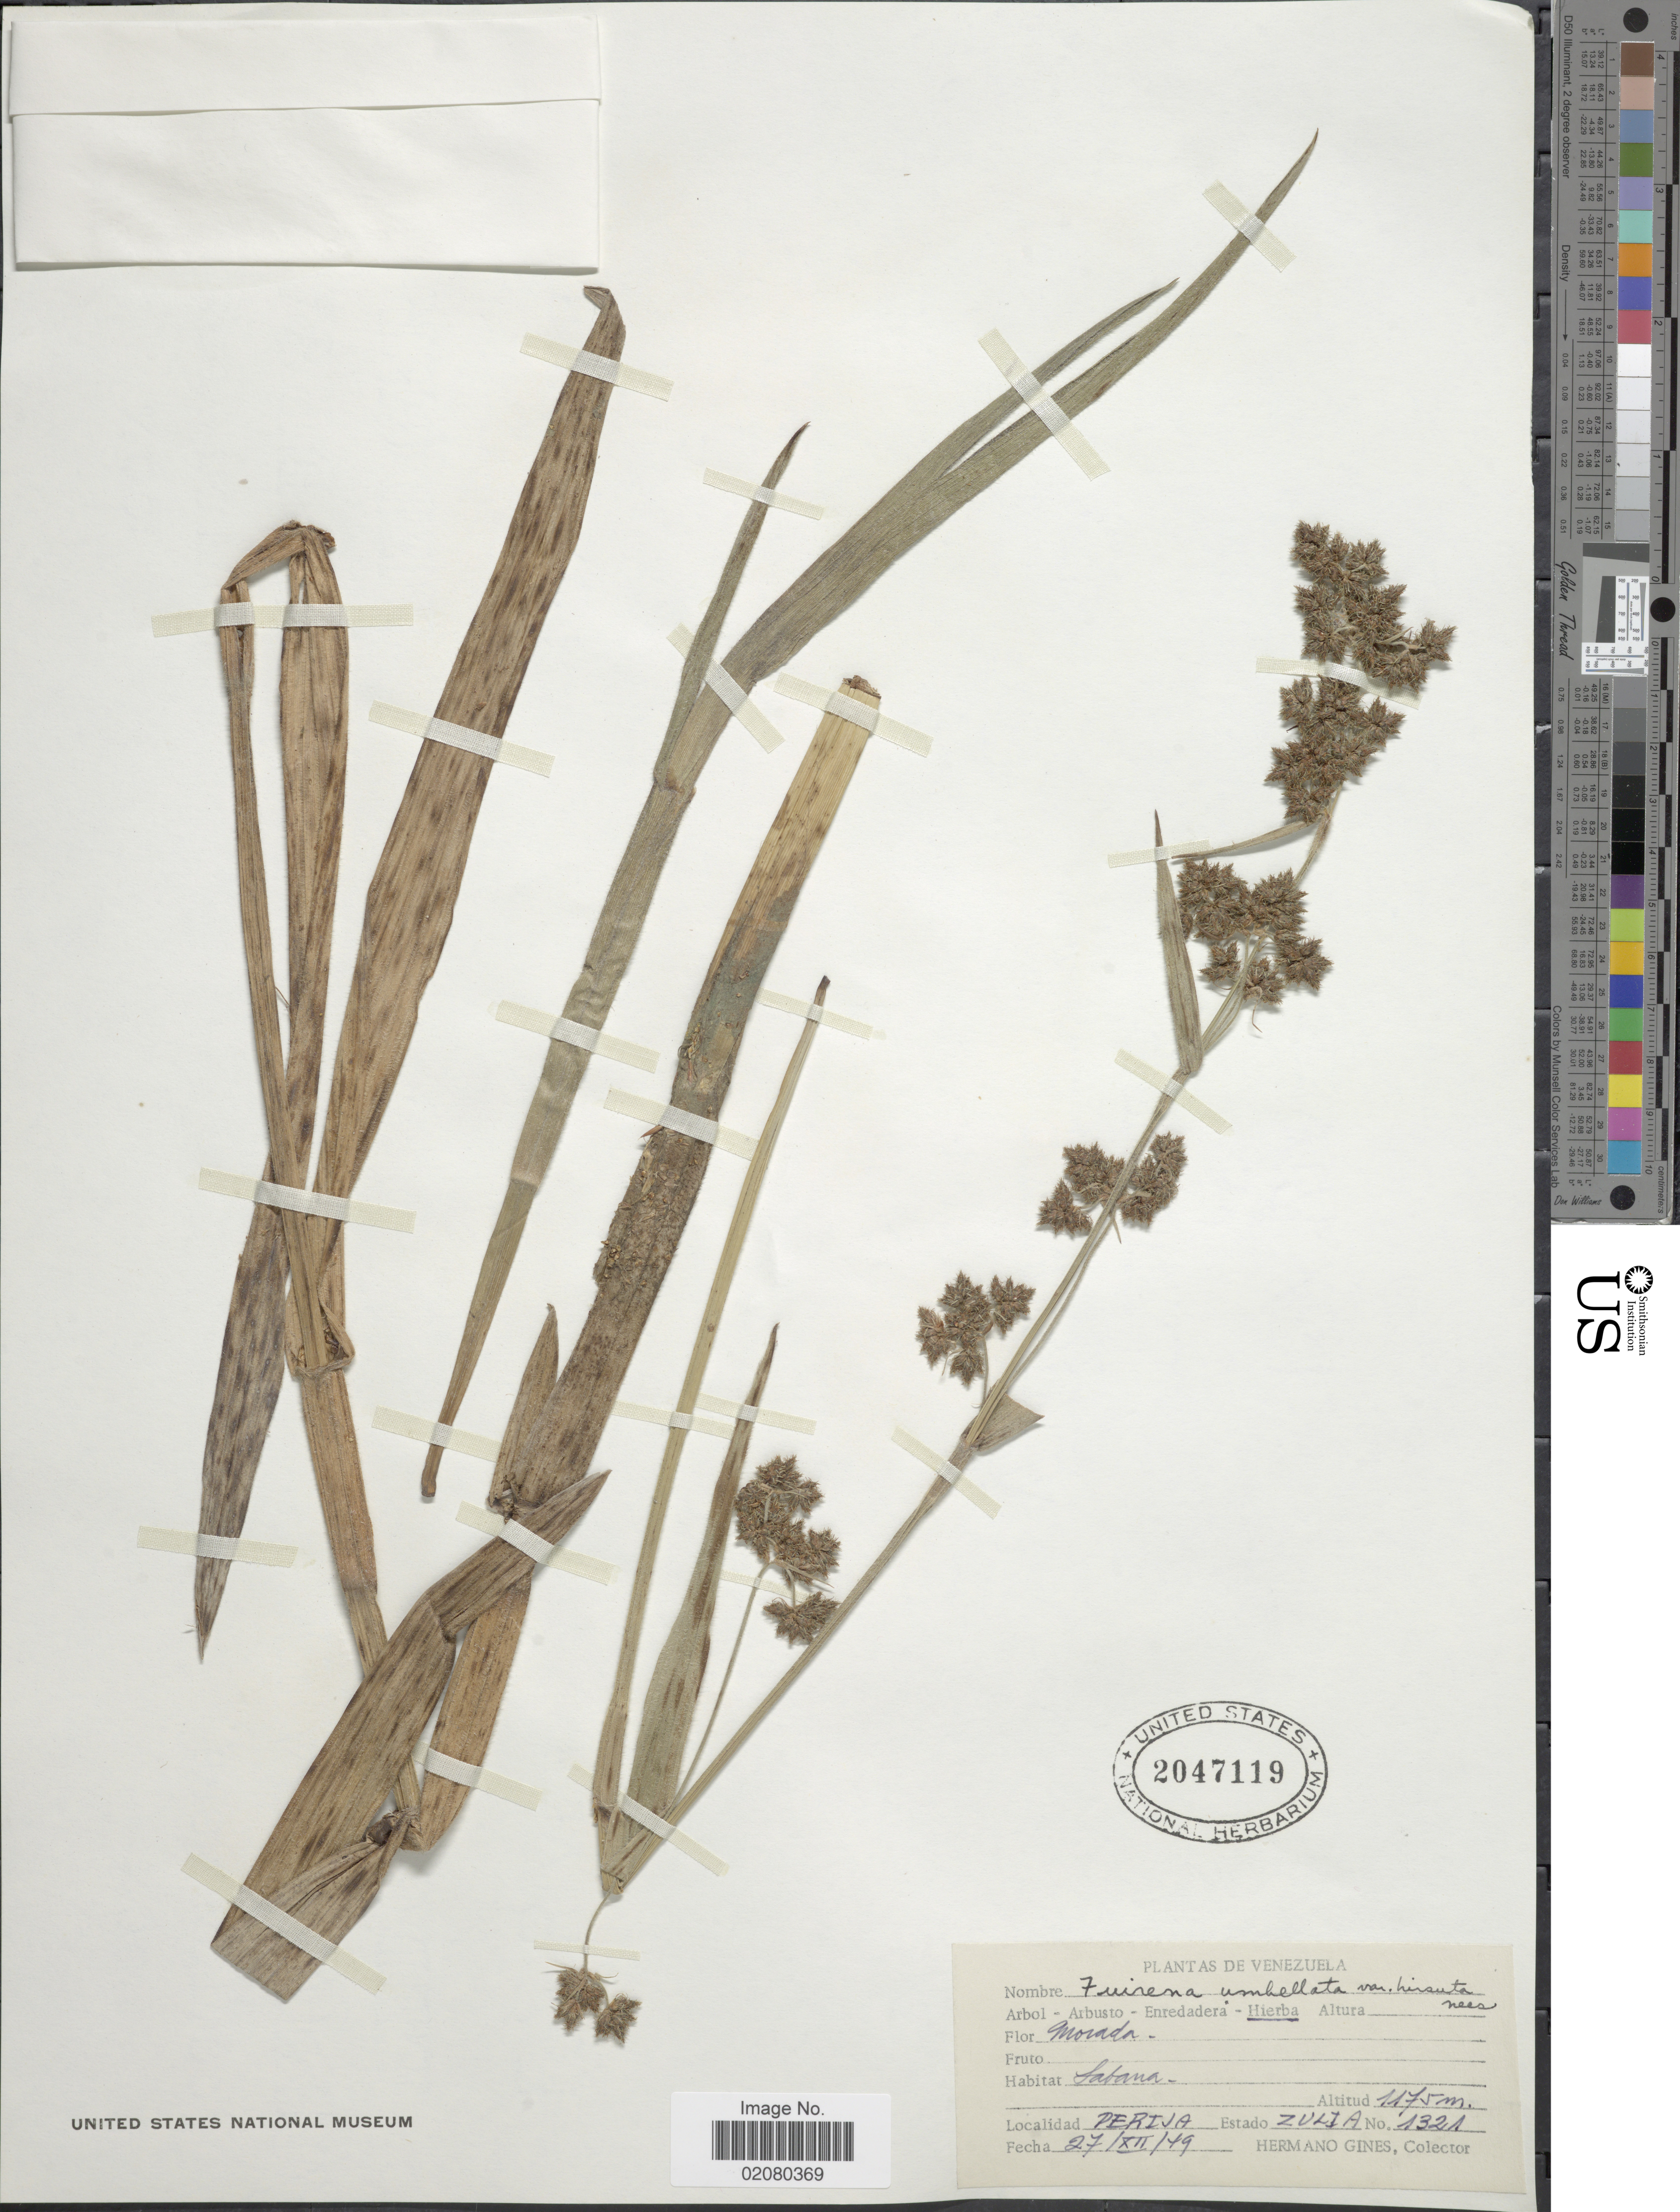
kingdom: Plantae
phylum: Tracheophyta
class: Liliopsida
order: Poales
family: Cyperaceae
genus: Fuirena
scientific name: Fuirena umbellata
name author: Rottb.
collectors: Bro. Gines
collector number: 1321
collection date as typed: Transcribed d/m/y: 27/12/49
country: Venezuela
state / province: Zulia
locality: Perija.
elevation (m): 1175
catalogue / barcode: US 2047119